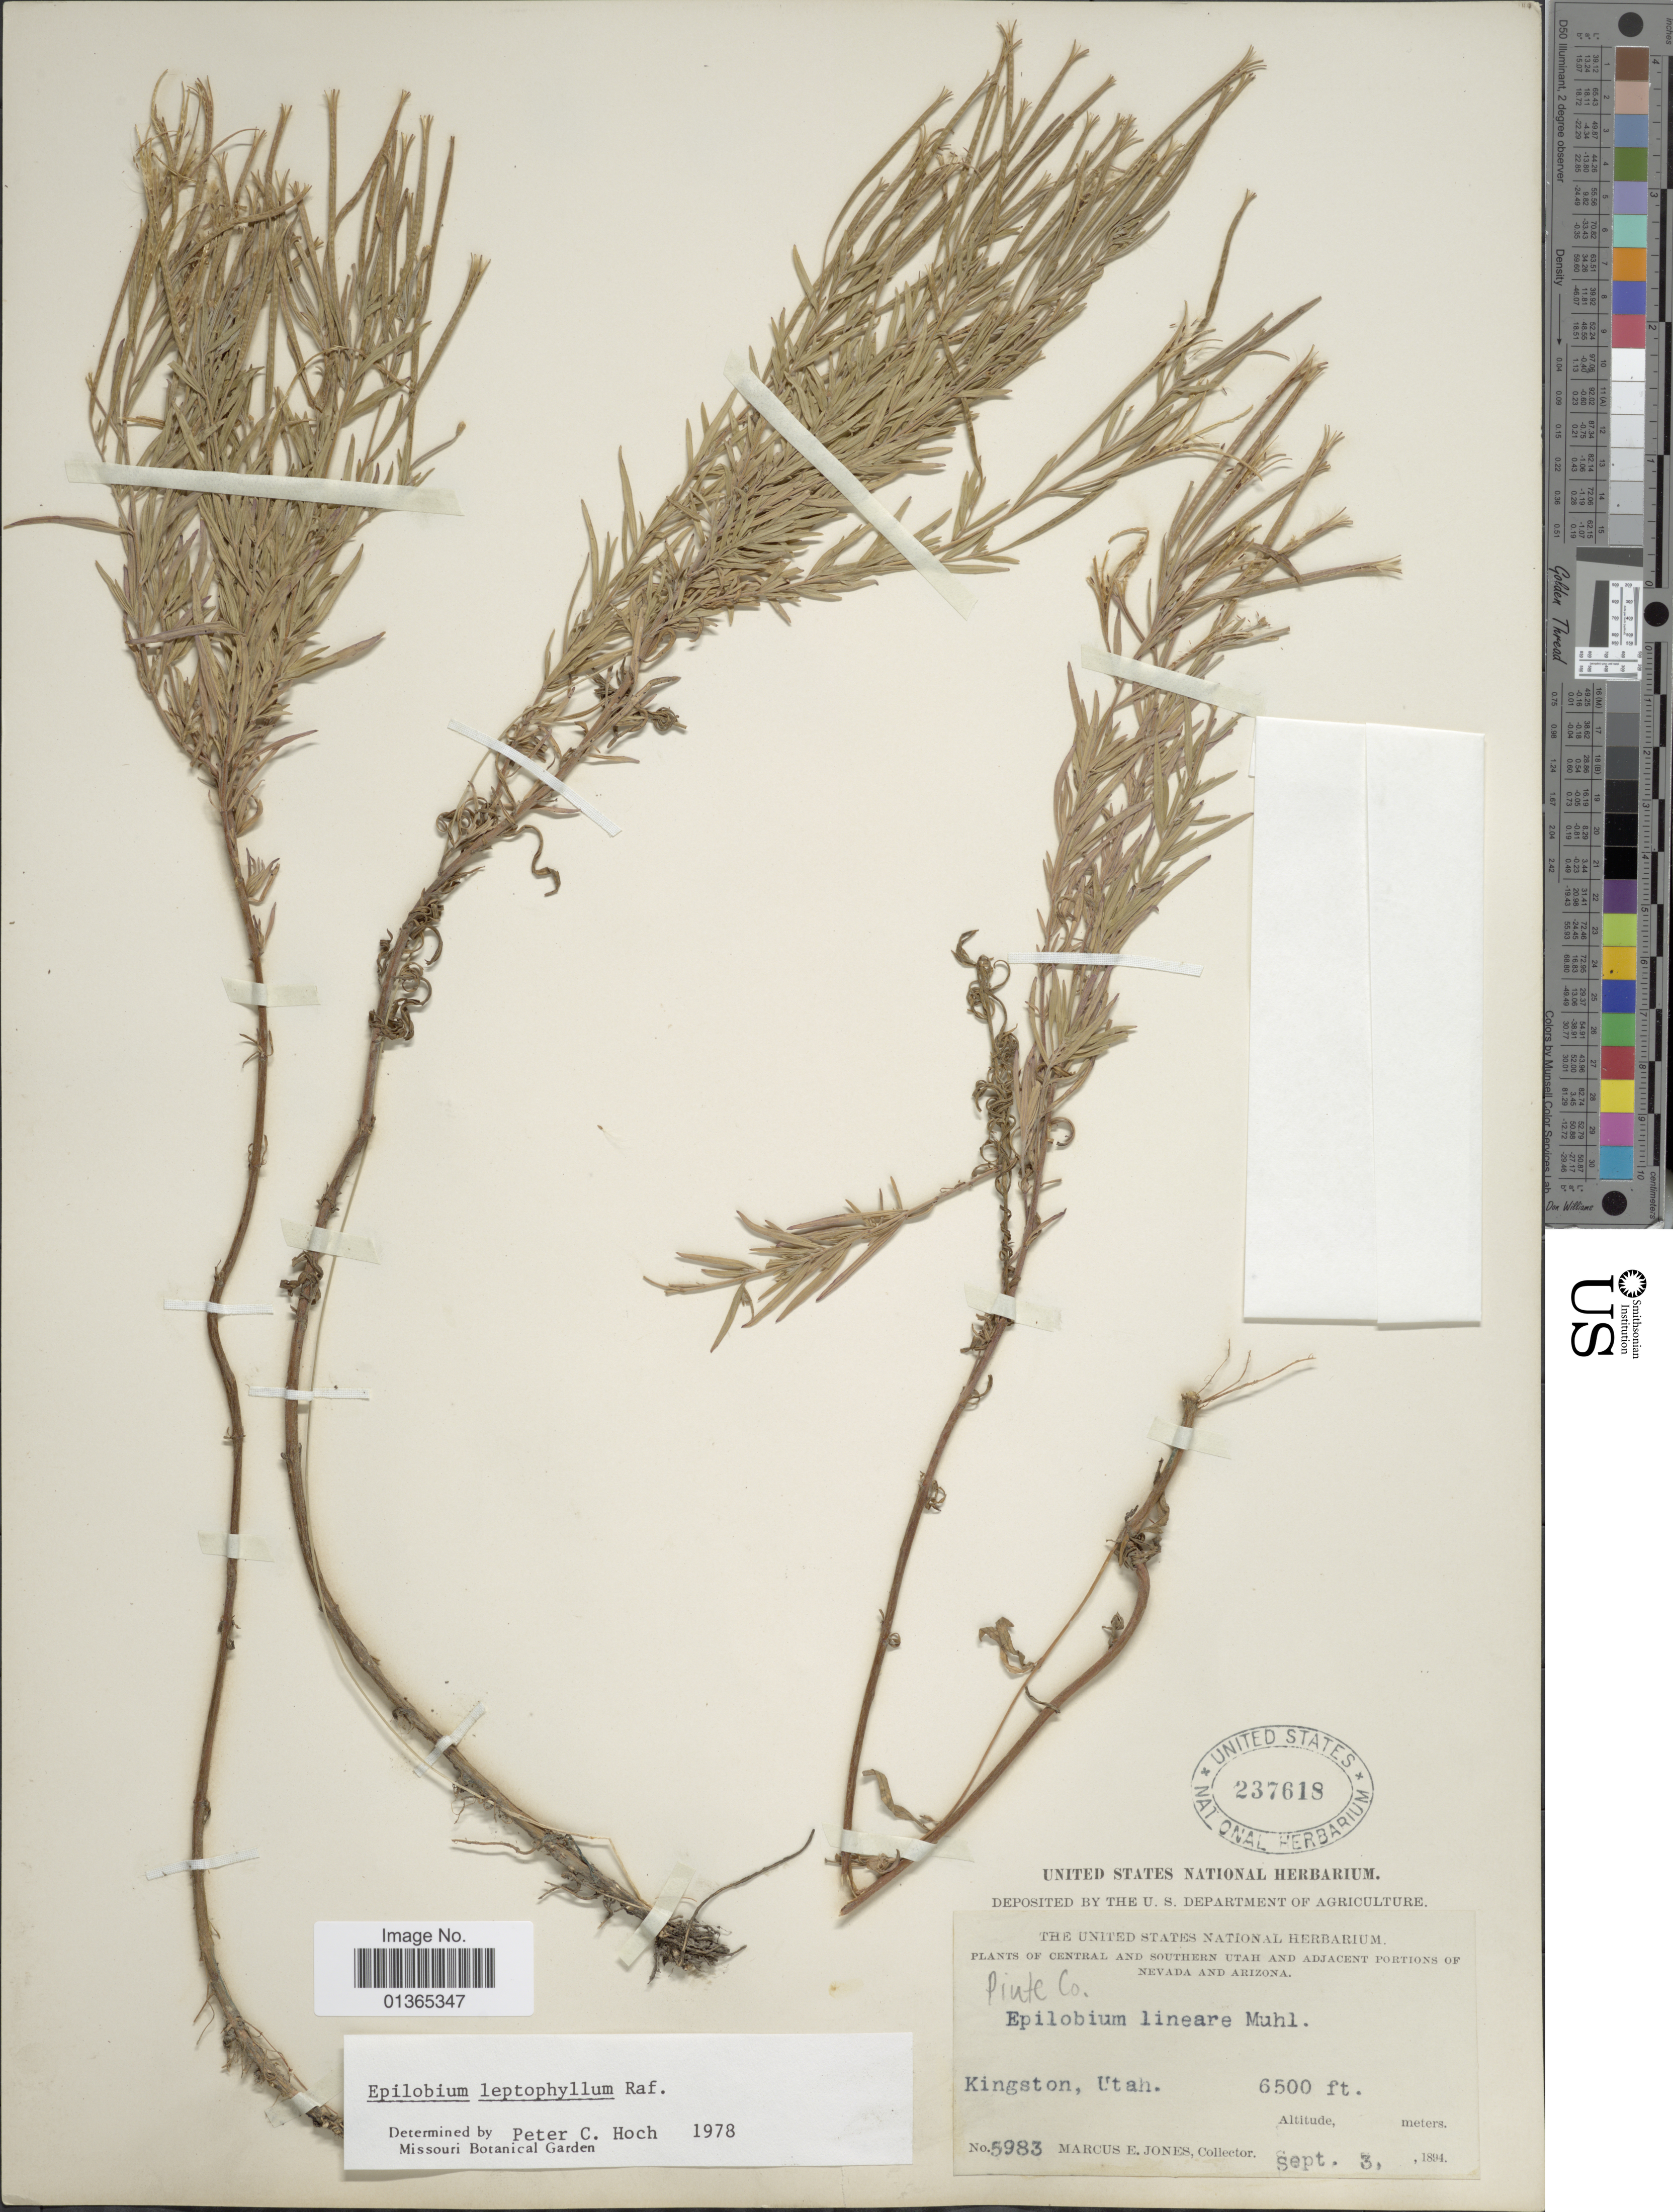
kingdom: Plantae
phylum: Tracheophyta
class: Magnoliopsida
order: Myrtales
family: Onagraceae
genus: Epilobium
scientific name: Epilobium leptophyllum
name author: Raf.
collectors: M. E. Jones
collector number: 5983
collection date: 1894-09-03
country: United States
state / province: Utah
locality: Central and Southern Utah and adjacent portions of Nevada and Arizona. Kingston.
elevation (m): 1981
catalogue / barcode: US 237618